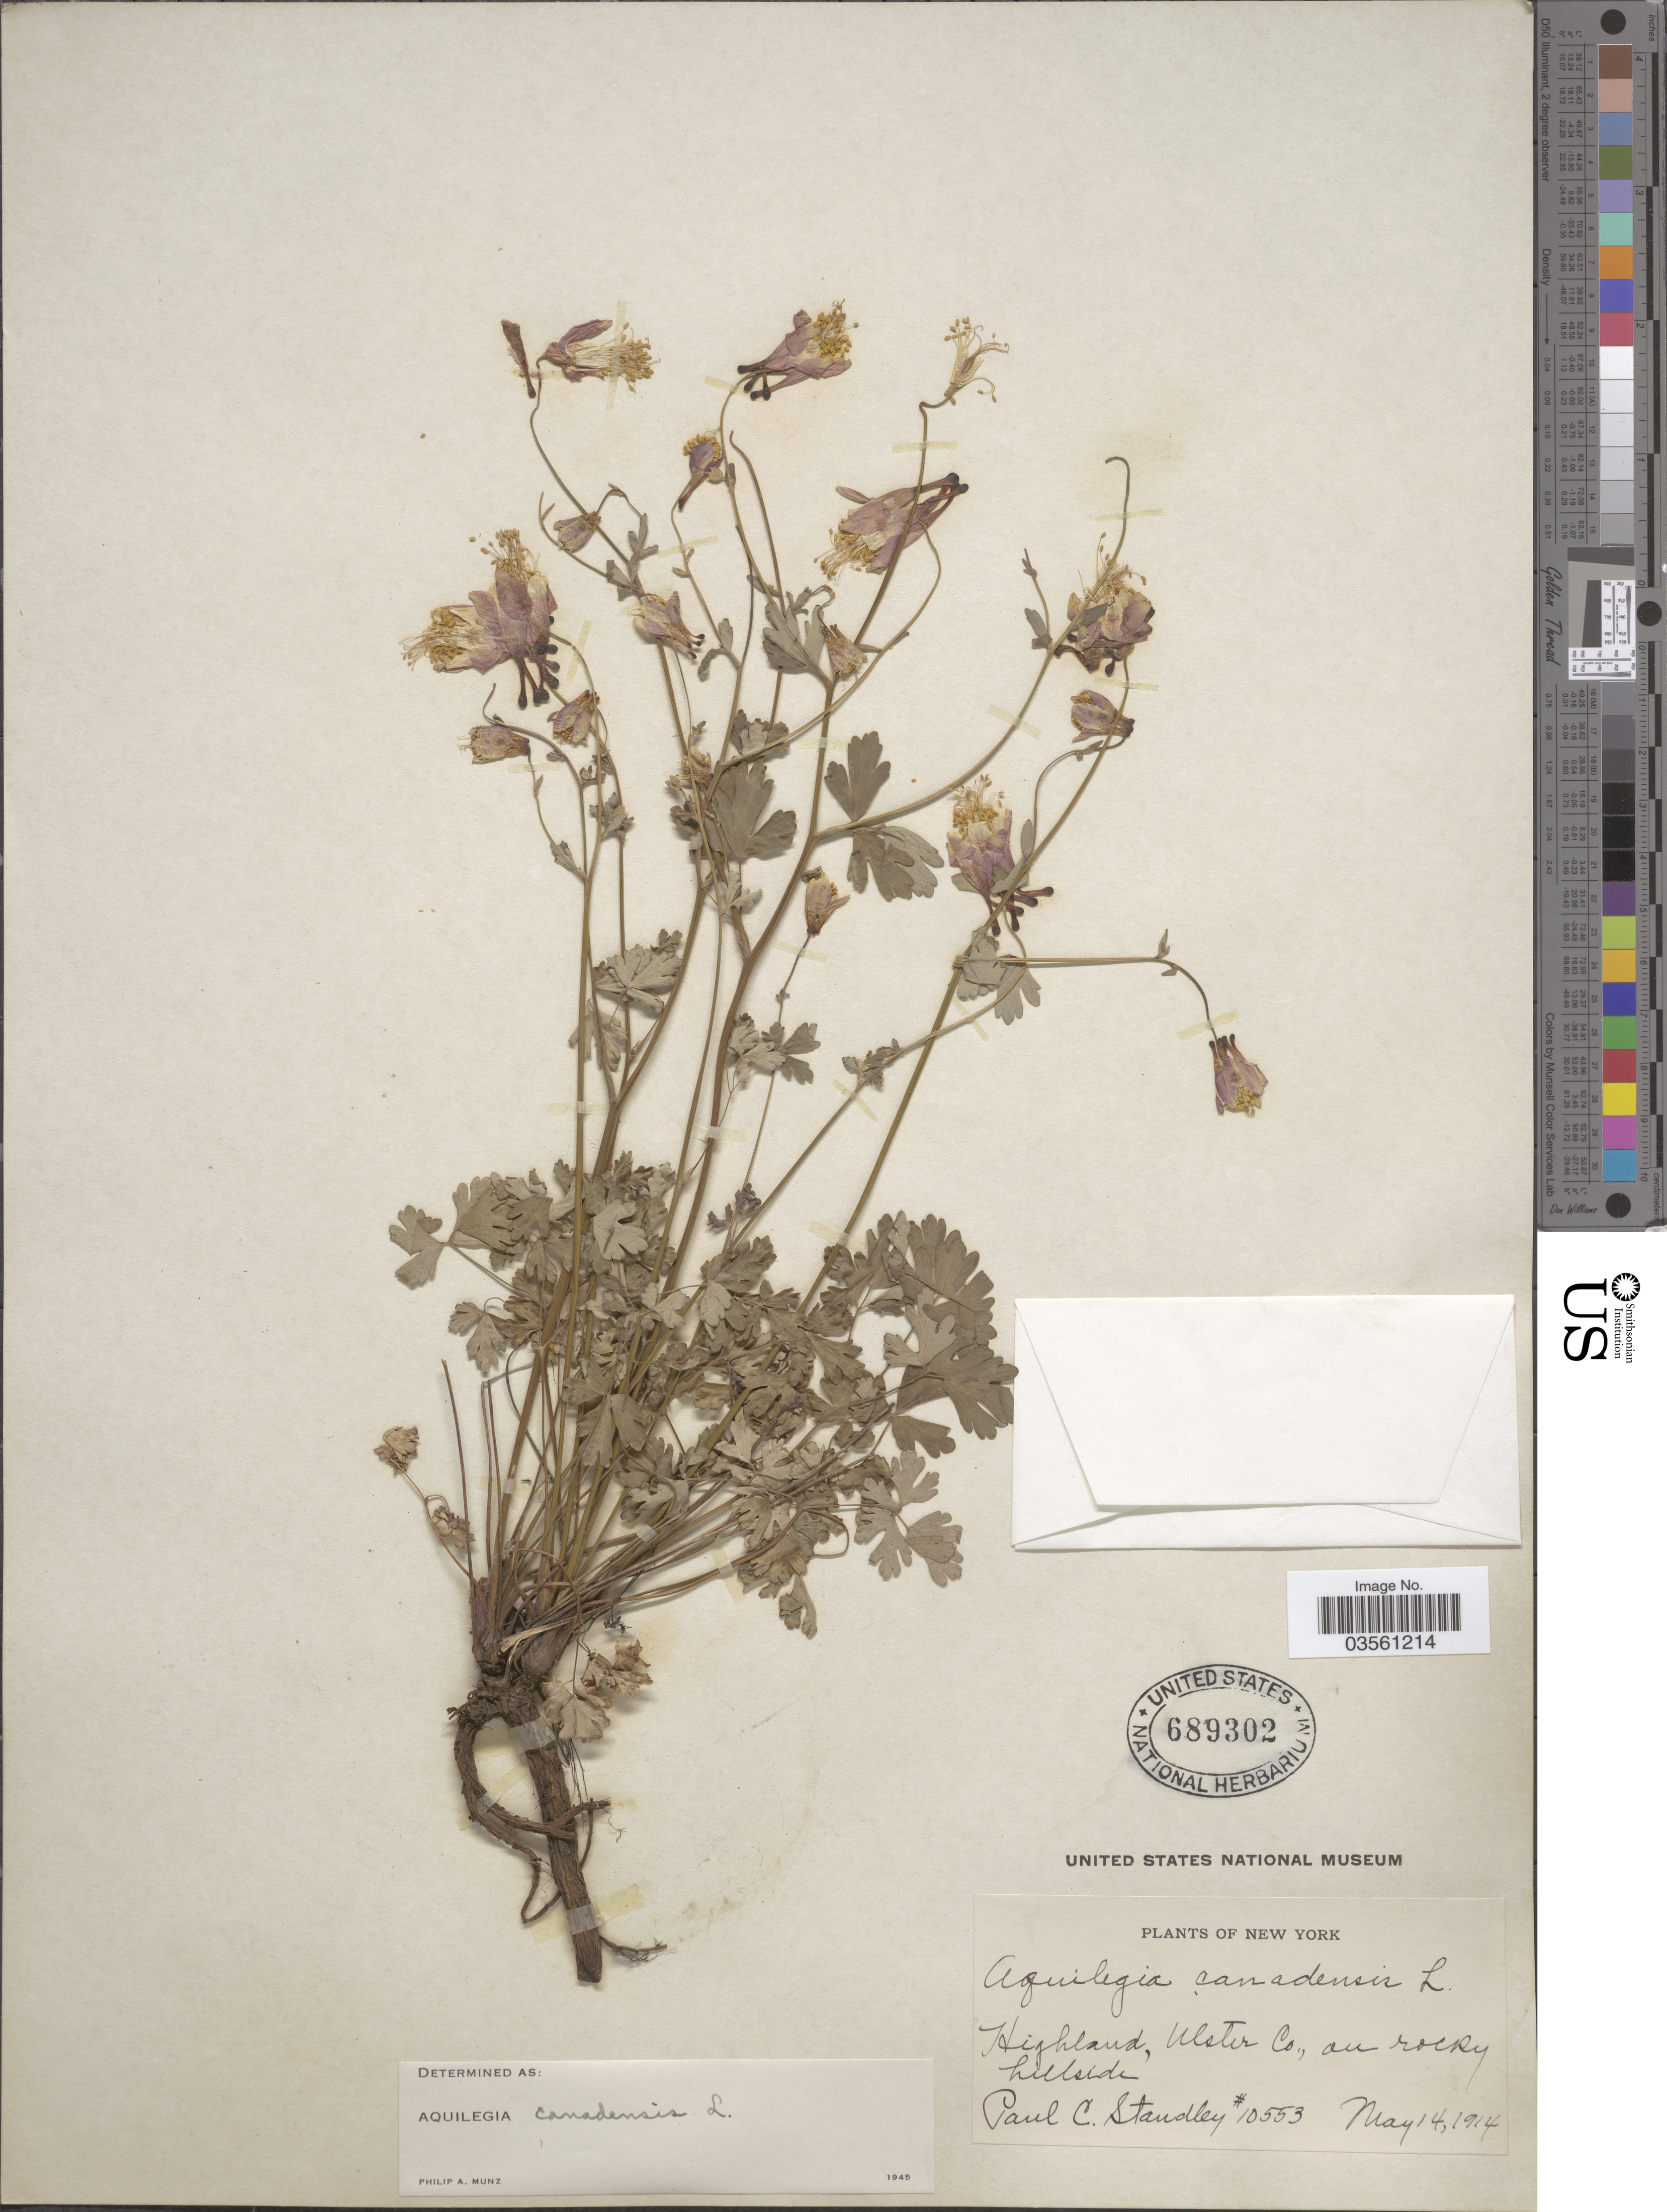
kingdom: Plantae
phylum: Tracheophyta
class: Magnoliopsida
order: Ranunculales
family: Ranunculaceae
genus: Aquilegia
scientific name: Aquilegia canadensis var. latiuscula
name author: (Greene) Munz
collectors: P. C. Standley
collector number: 10553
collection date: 1914-05-14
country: United States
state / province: New York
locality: Highland, Ulster Co.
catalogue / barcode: US 689302